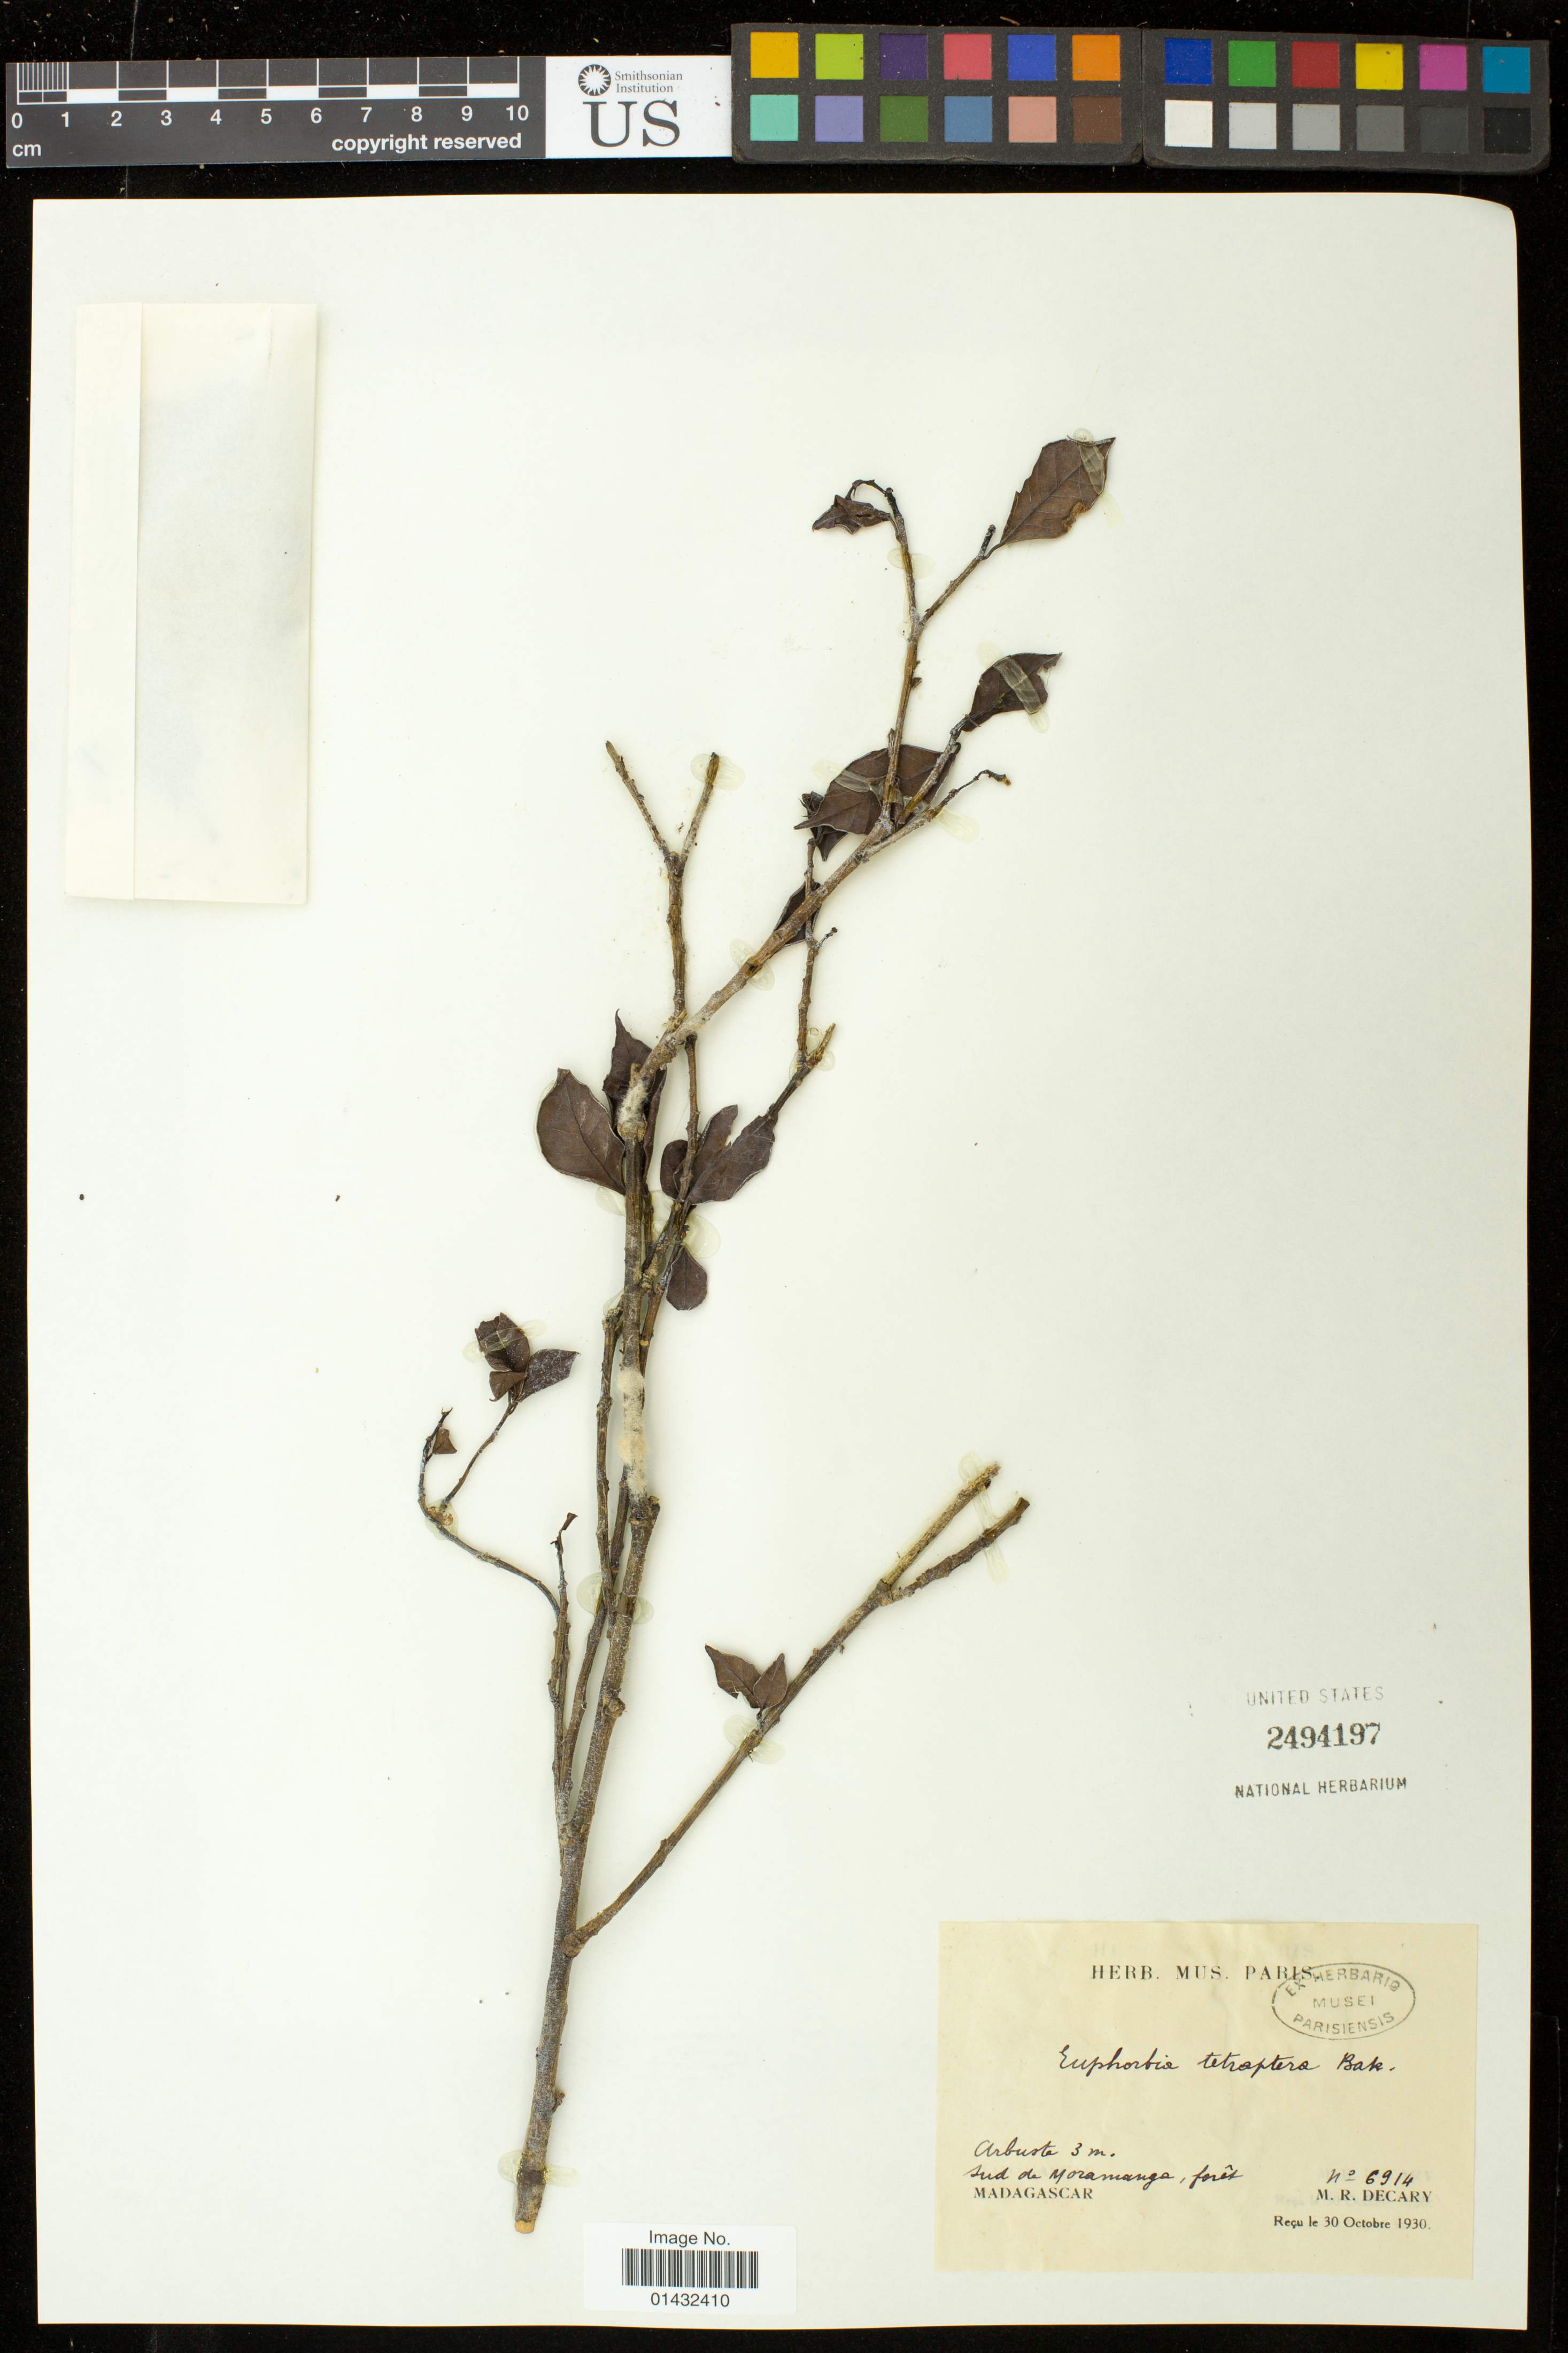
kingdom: Plantae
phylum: Tracheophyta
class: Magnoliopsida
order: Malpighiales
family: Euphorbiaceae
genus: Euphorbia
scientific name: Euphorbia tetraptera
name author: Baker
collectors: R. Decary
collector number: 6914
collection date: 1930-10-30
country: Madagascar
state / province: Alaotra Mangoro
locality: Sud de Moramanga, foret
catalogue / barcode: US 2494197